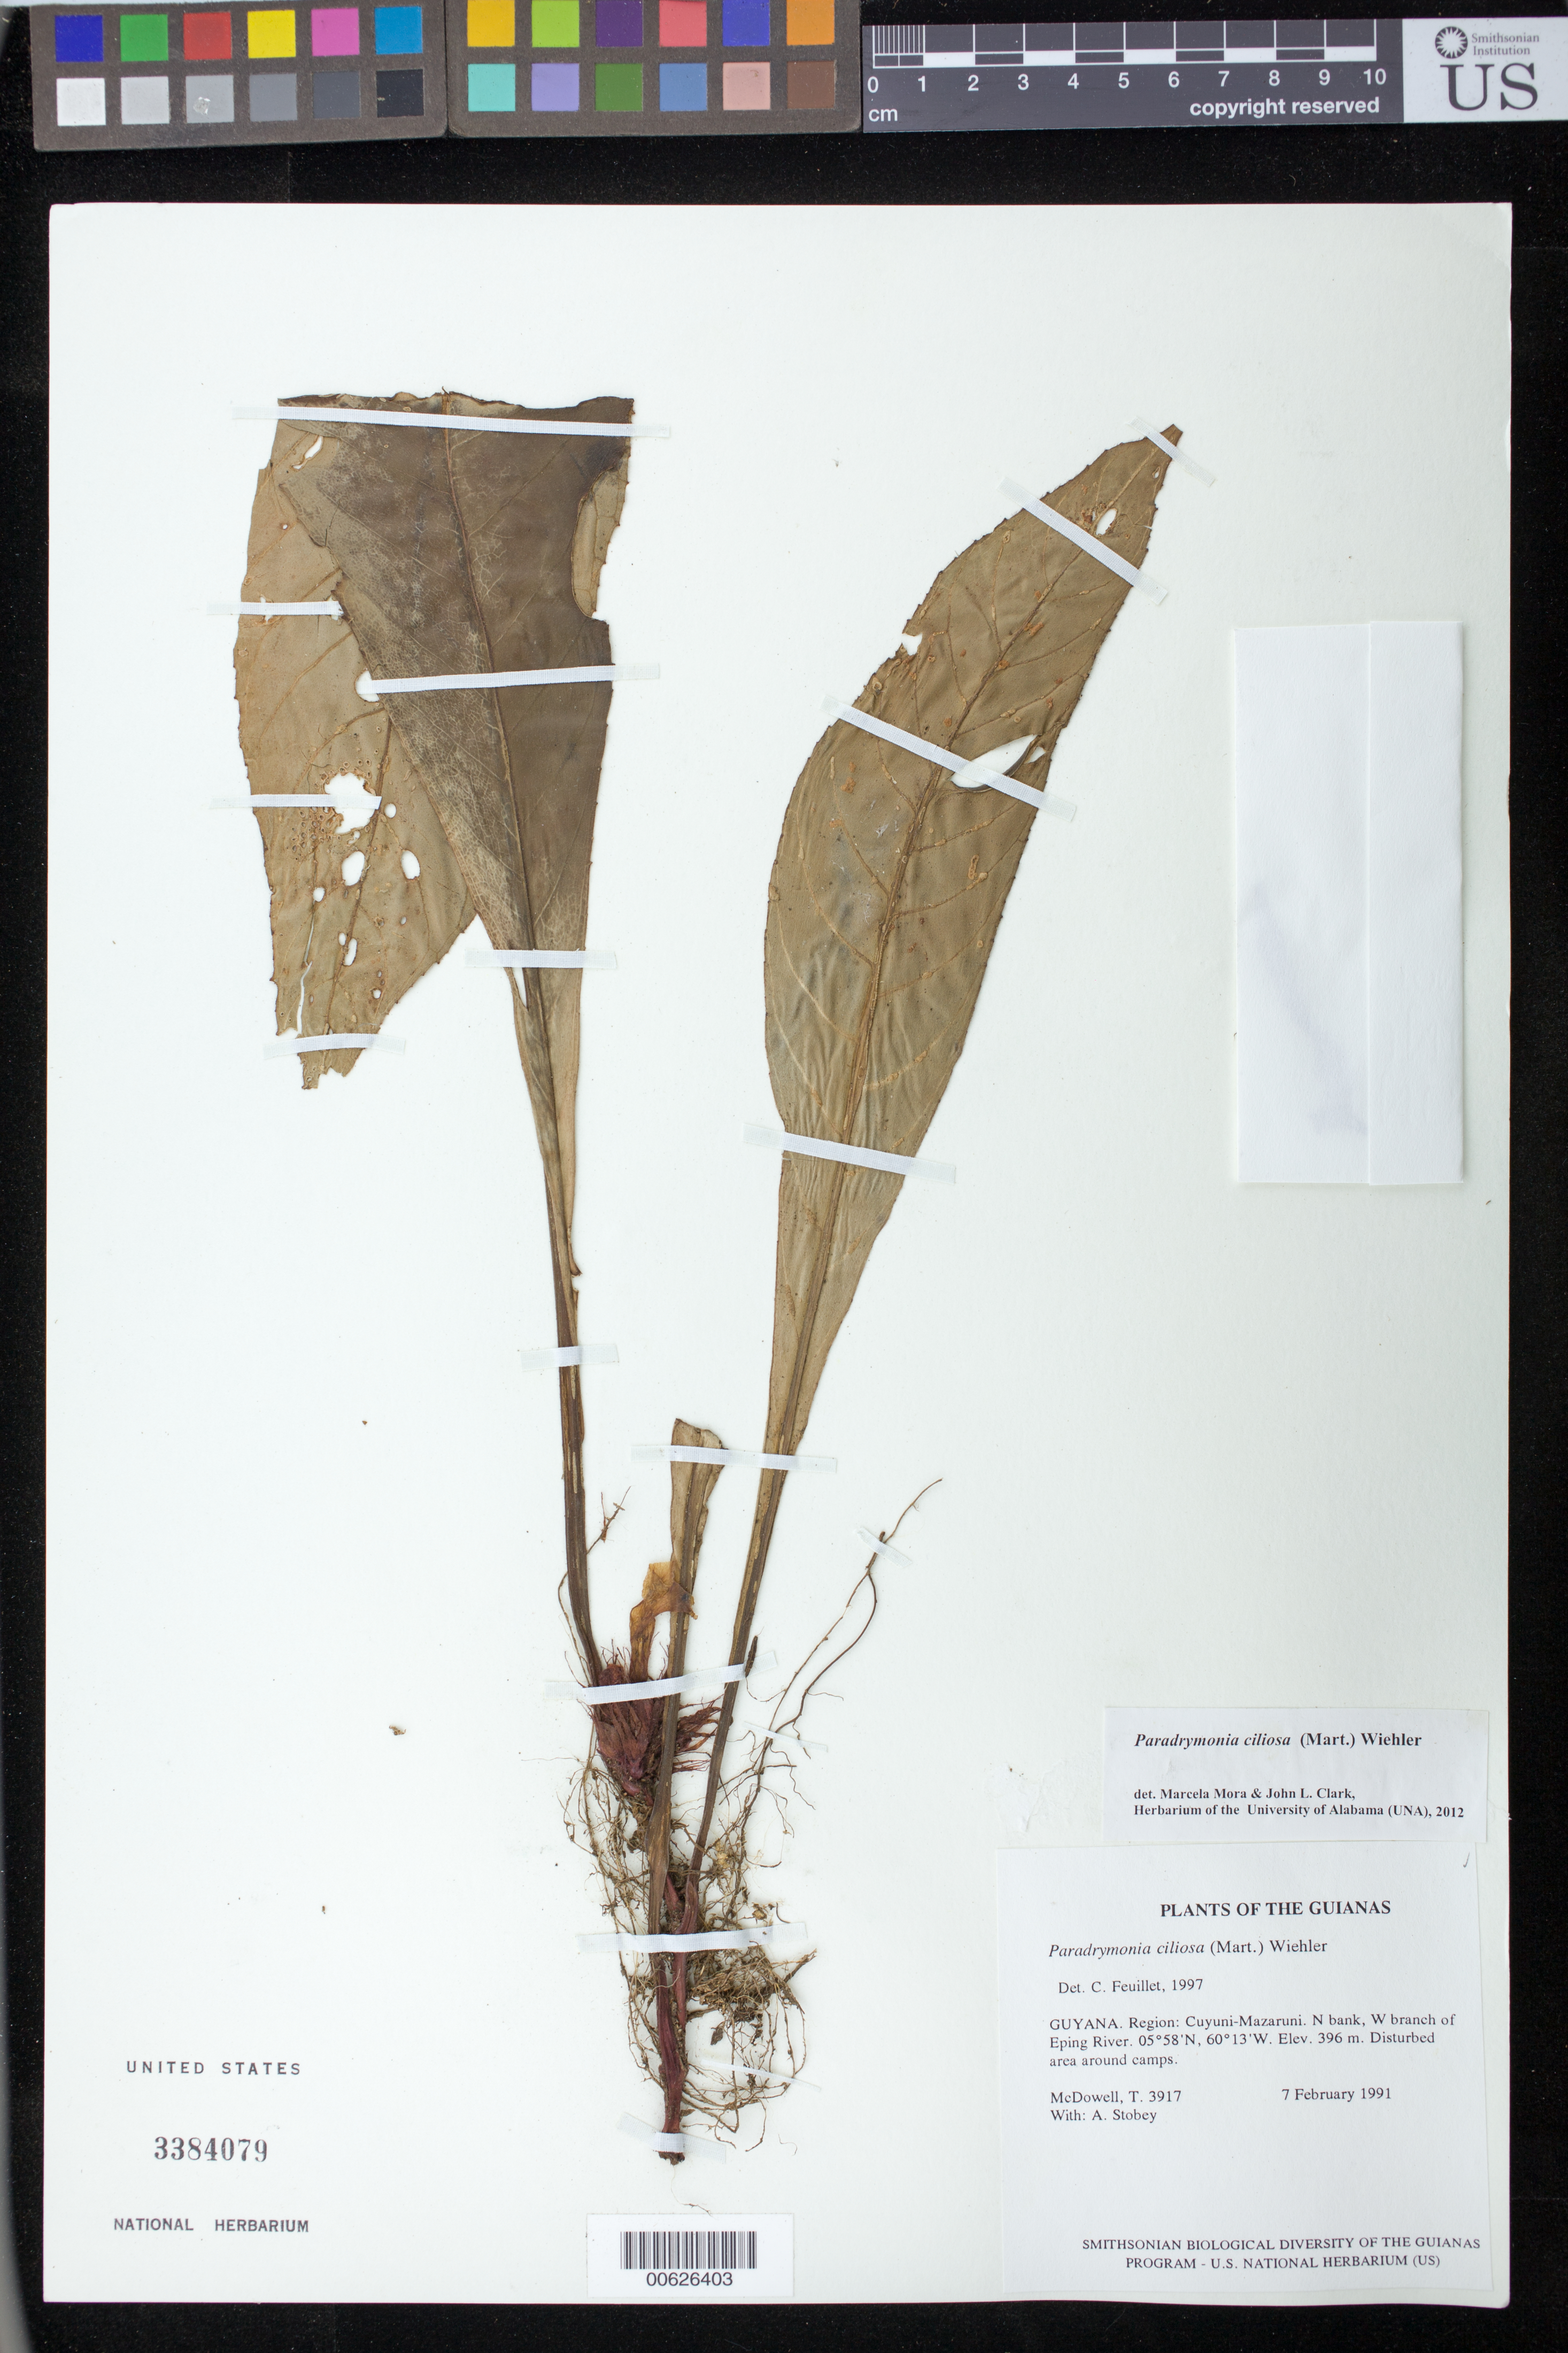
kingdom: Plantae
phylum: Tracheophyta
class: Magnoliopsida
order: Lamiales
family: Gesneriaceae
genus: Paradrymonia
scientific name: Paradrymonia ciliosa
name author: (Mart.) Wiehler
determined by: Mora, M. M.; Clark, J. L.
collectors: T. McDowell & A. Stobey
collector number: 3917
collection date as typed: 07 Feb 1991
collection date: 1991-02-07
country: Guyana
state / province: Cuyuni-Mazaruni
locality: N bank, W branch of Eping River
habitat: Disturbed area around camps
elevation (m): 396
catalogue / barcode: US 3384079